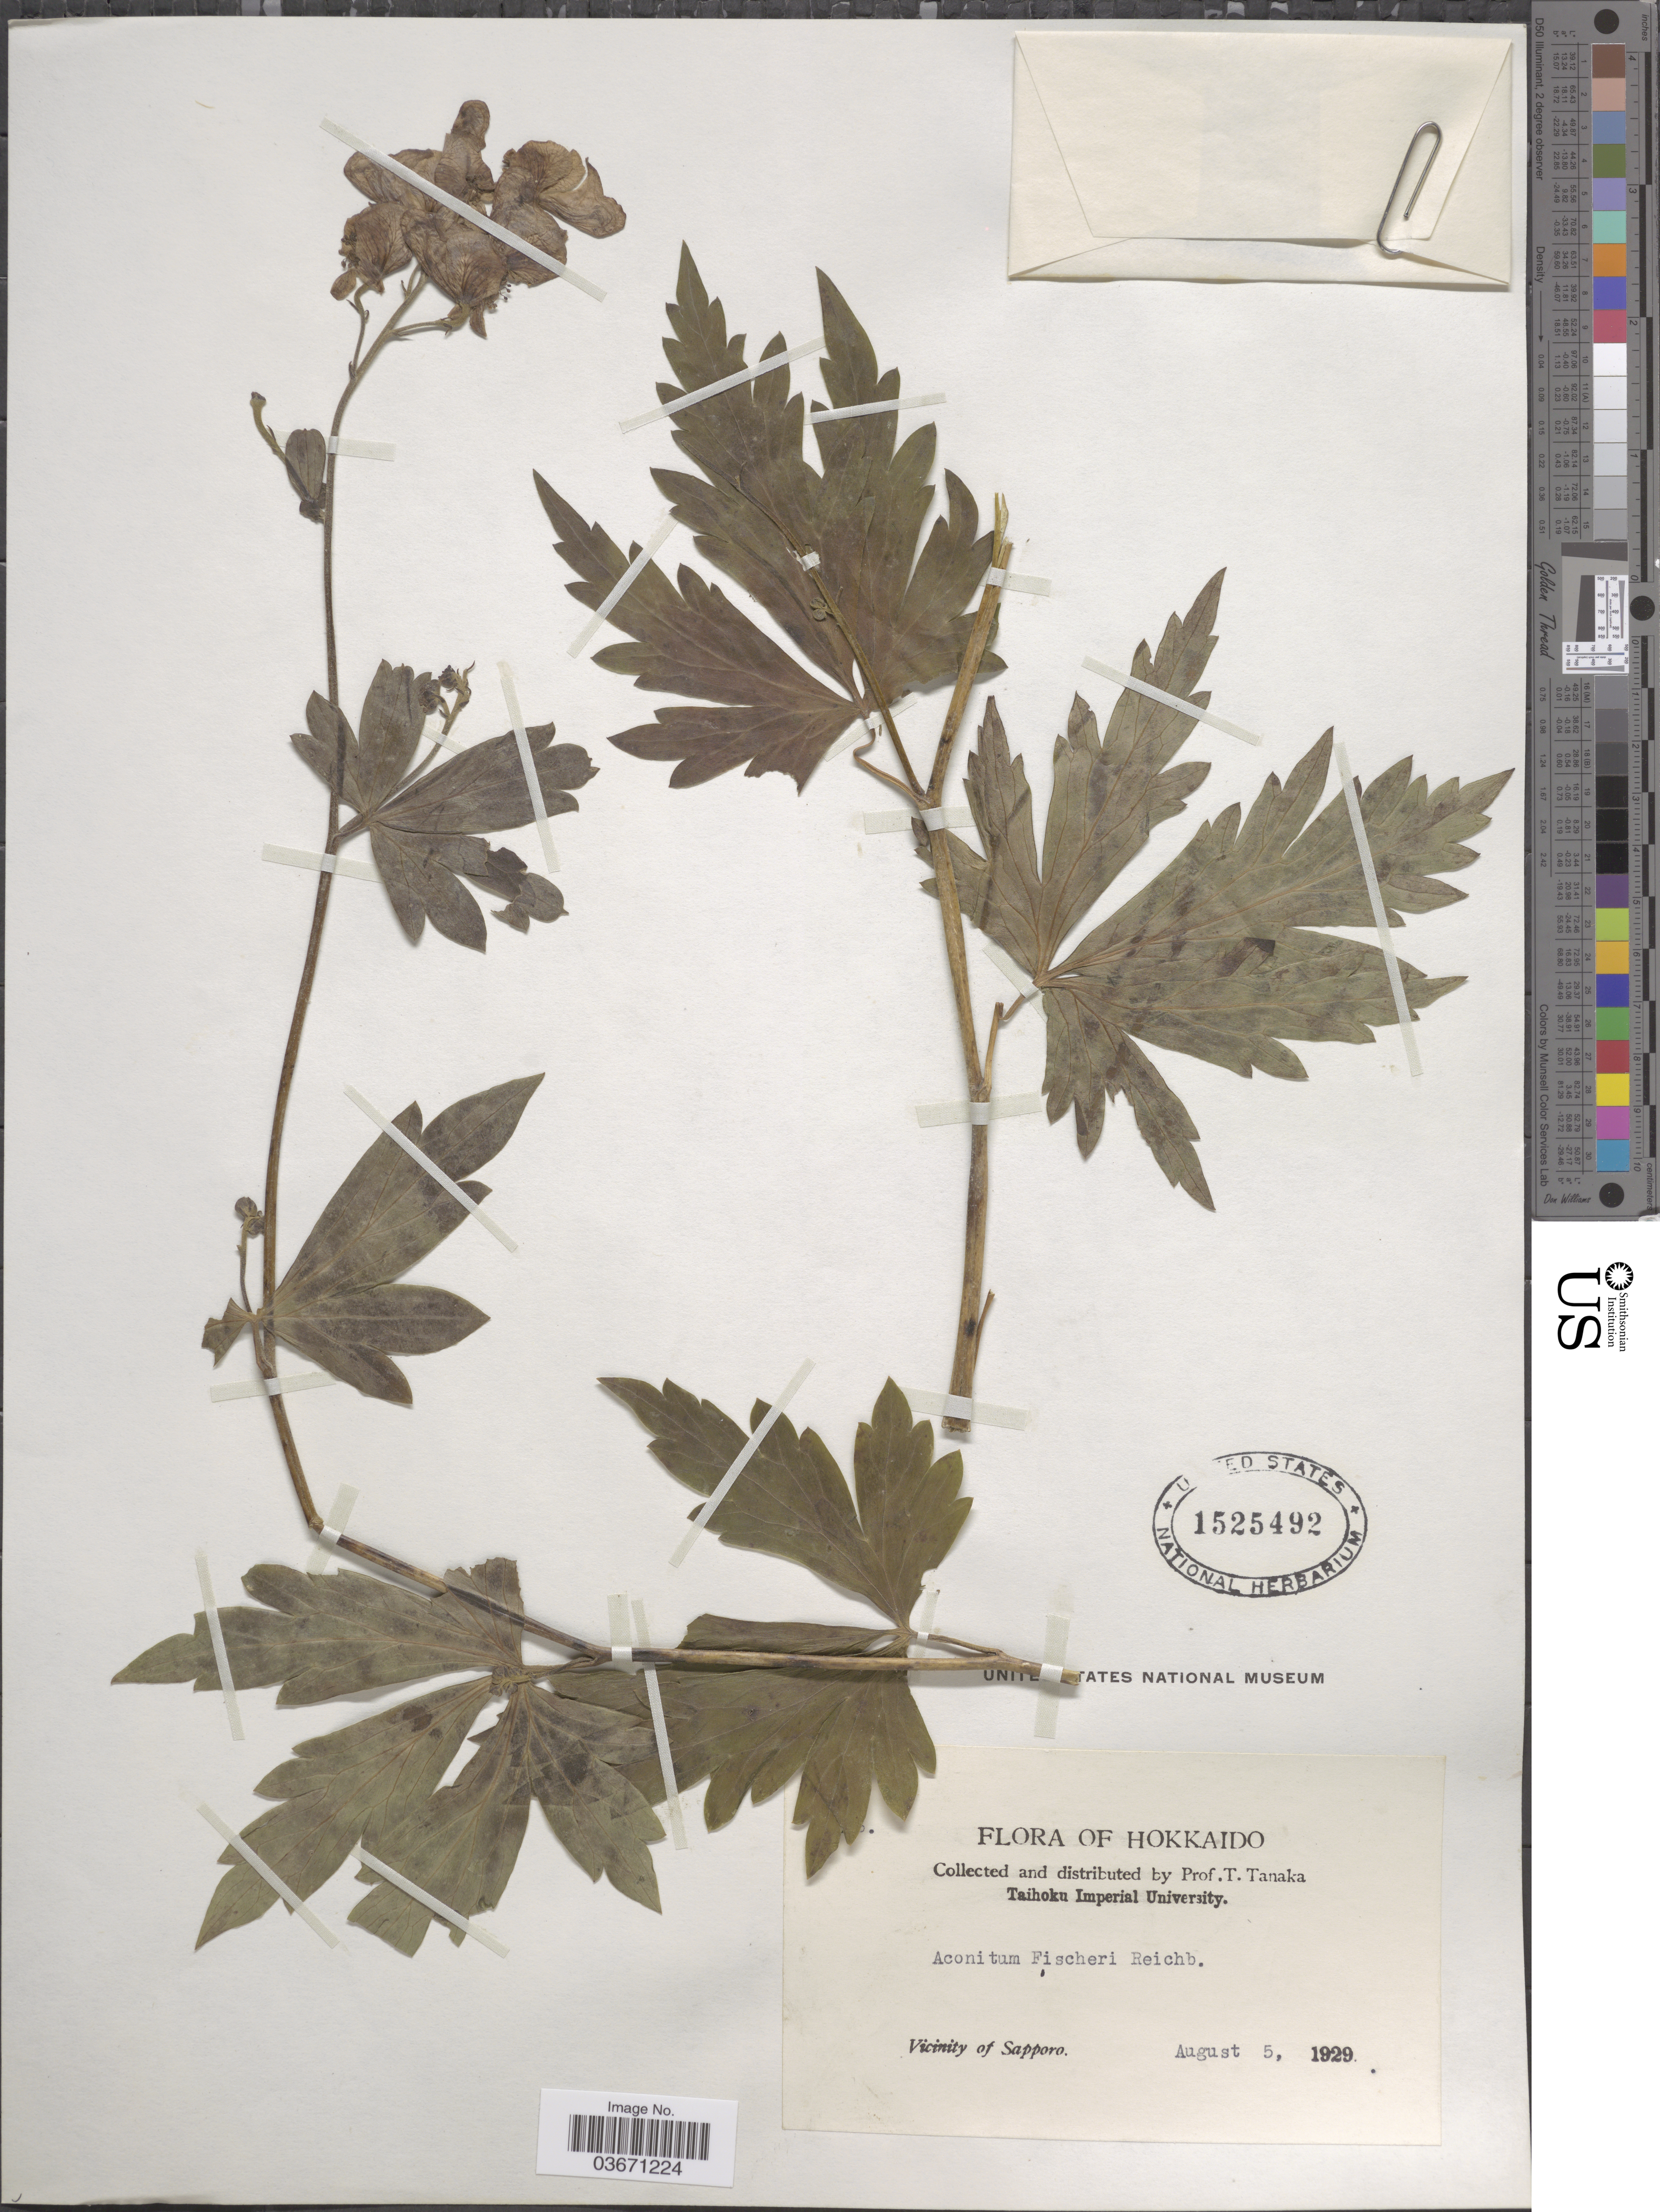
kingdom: Plantae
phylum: Tracheophyta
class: Magnoliopsida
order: Ranunculales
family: Ranunculaceae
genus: Aconitum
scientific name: Aconitum fischeri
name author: Rchb.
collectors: T. Tanaka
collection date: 1929-08-05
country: Japan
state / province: Hokkaidō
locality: Vicinity of Sapporo.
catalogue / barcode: US 1525492